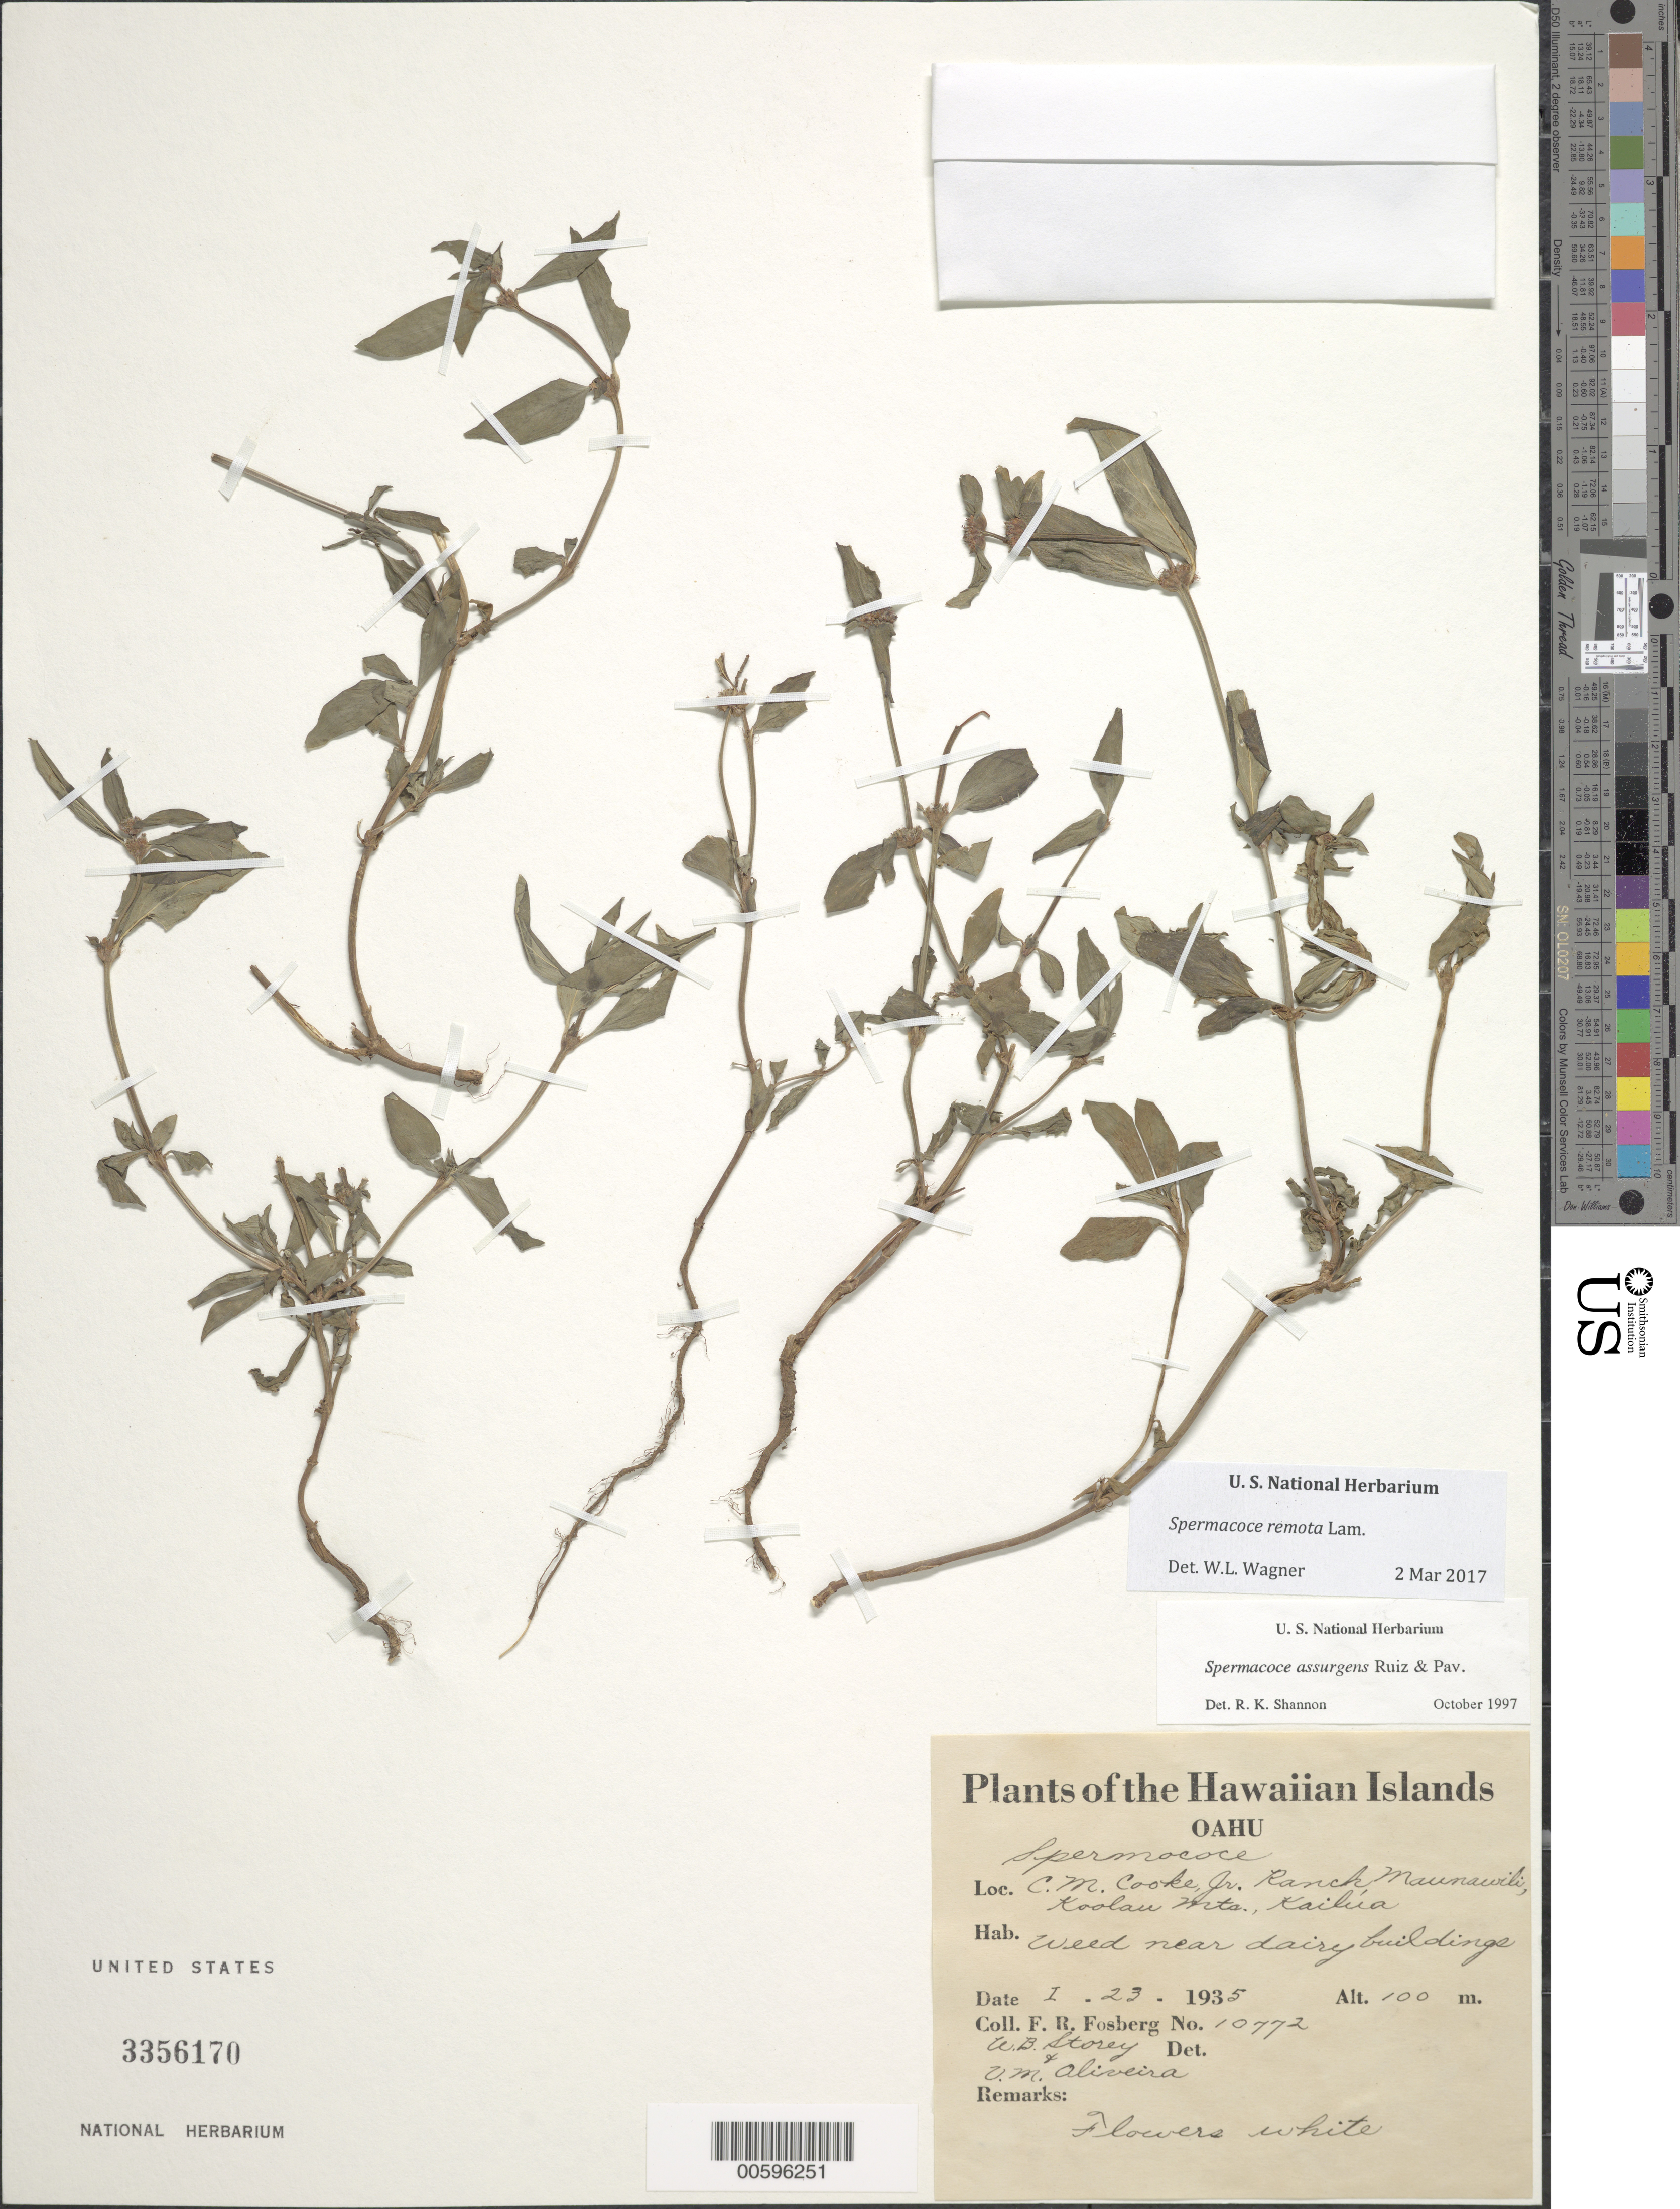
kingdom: Plantae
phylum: Tracheophyta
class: Magnoliopsida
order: Gentianales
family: Rubiaceae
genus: Spermacoce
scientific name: Spermacoce remota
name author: Lam.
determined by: Wagner, W. L., (BOT), Smithsonian Institution - National Museum of Natural History (UNITED STATES)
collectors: F. R. Fosberg, W. Storey & V. Oliveira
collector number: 10772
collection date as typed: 23 Jan 1935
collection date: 1935-01-23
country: United States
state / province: Hawaii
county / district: Honolulu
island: Oahu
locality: C.M. Cooke, Jr. Ranch, Maunawili Koolau Mts., Kailua.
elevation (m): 100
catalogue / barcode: US 3356170